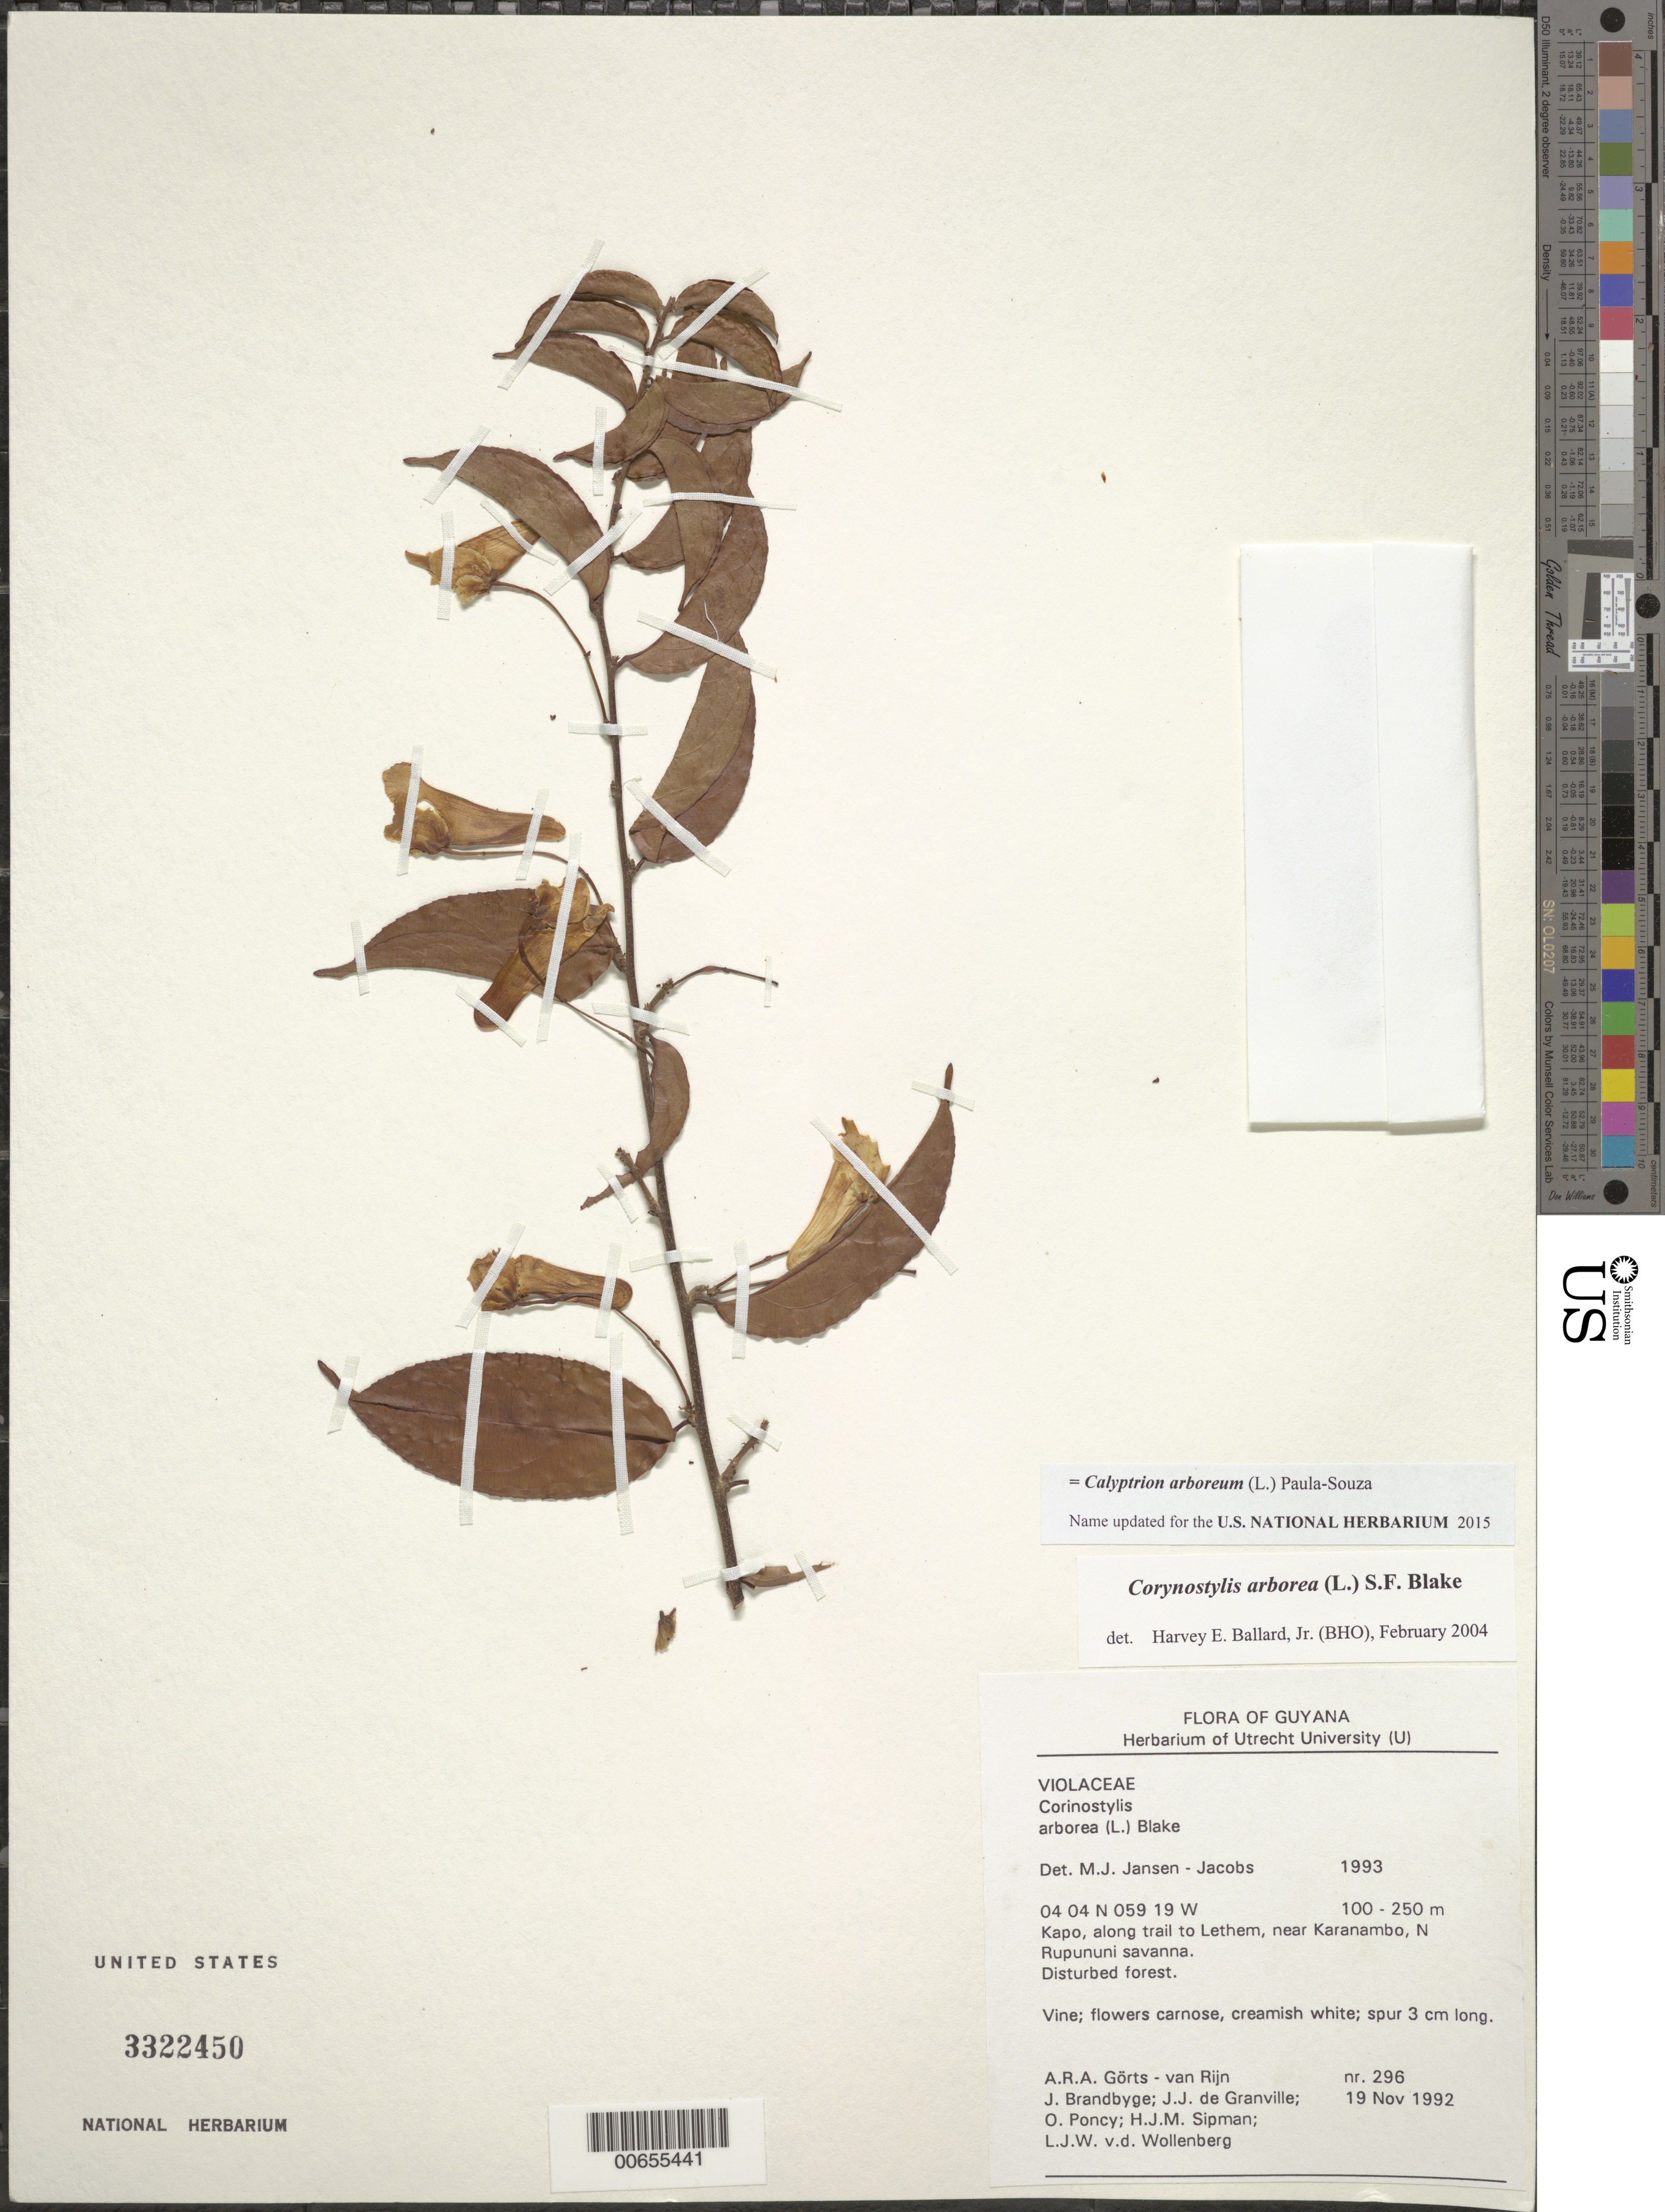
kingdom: Plantae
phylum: Tracheophyta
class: Magnoliopsida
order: Malpighiales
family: Violaceae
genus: Calyptrion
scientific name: Calyptrion arboreum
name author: (L.) Paula-Souza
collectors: A. .R. A. Görts-van Rijn, J. Brandbyge, J.-J. de Granville, O. Poncy, H. J. M. Sipman & L. van der Wollenberg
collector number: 296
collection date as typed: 19-Nov-92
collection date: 1992-11-19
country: Guyana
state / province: U. Takutu-U. Essequibo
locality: Kapo, along trail to Lethem, near Karanambo, N. Rupununi Savanna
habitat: Disturbed forest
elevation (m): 100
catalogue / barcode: US 3322450